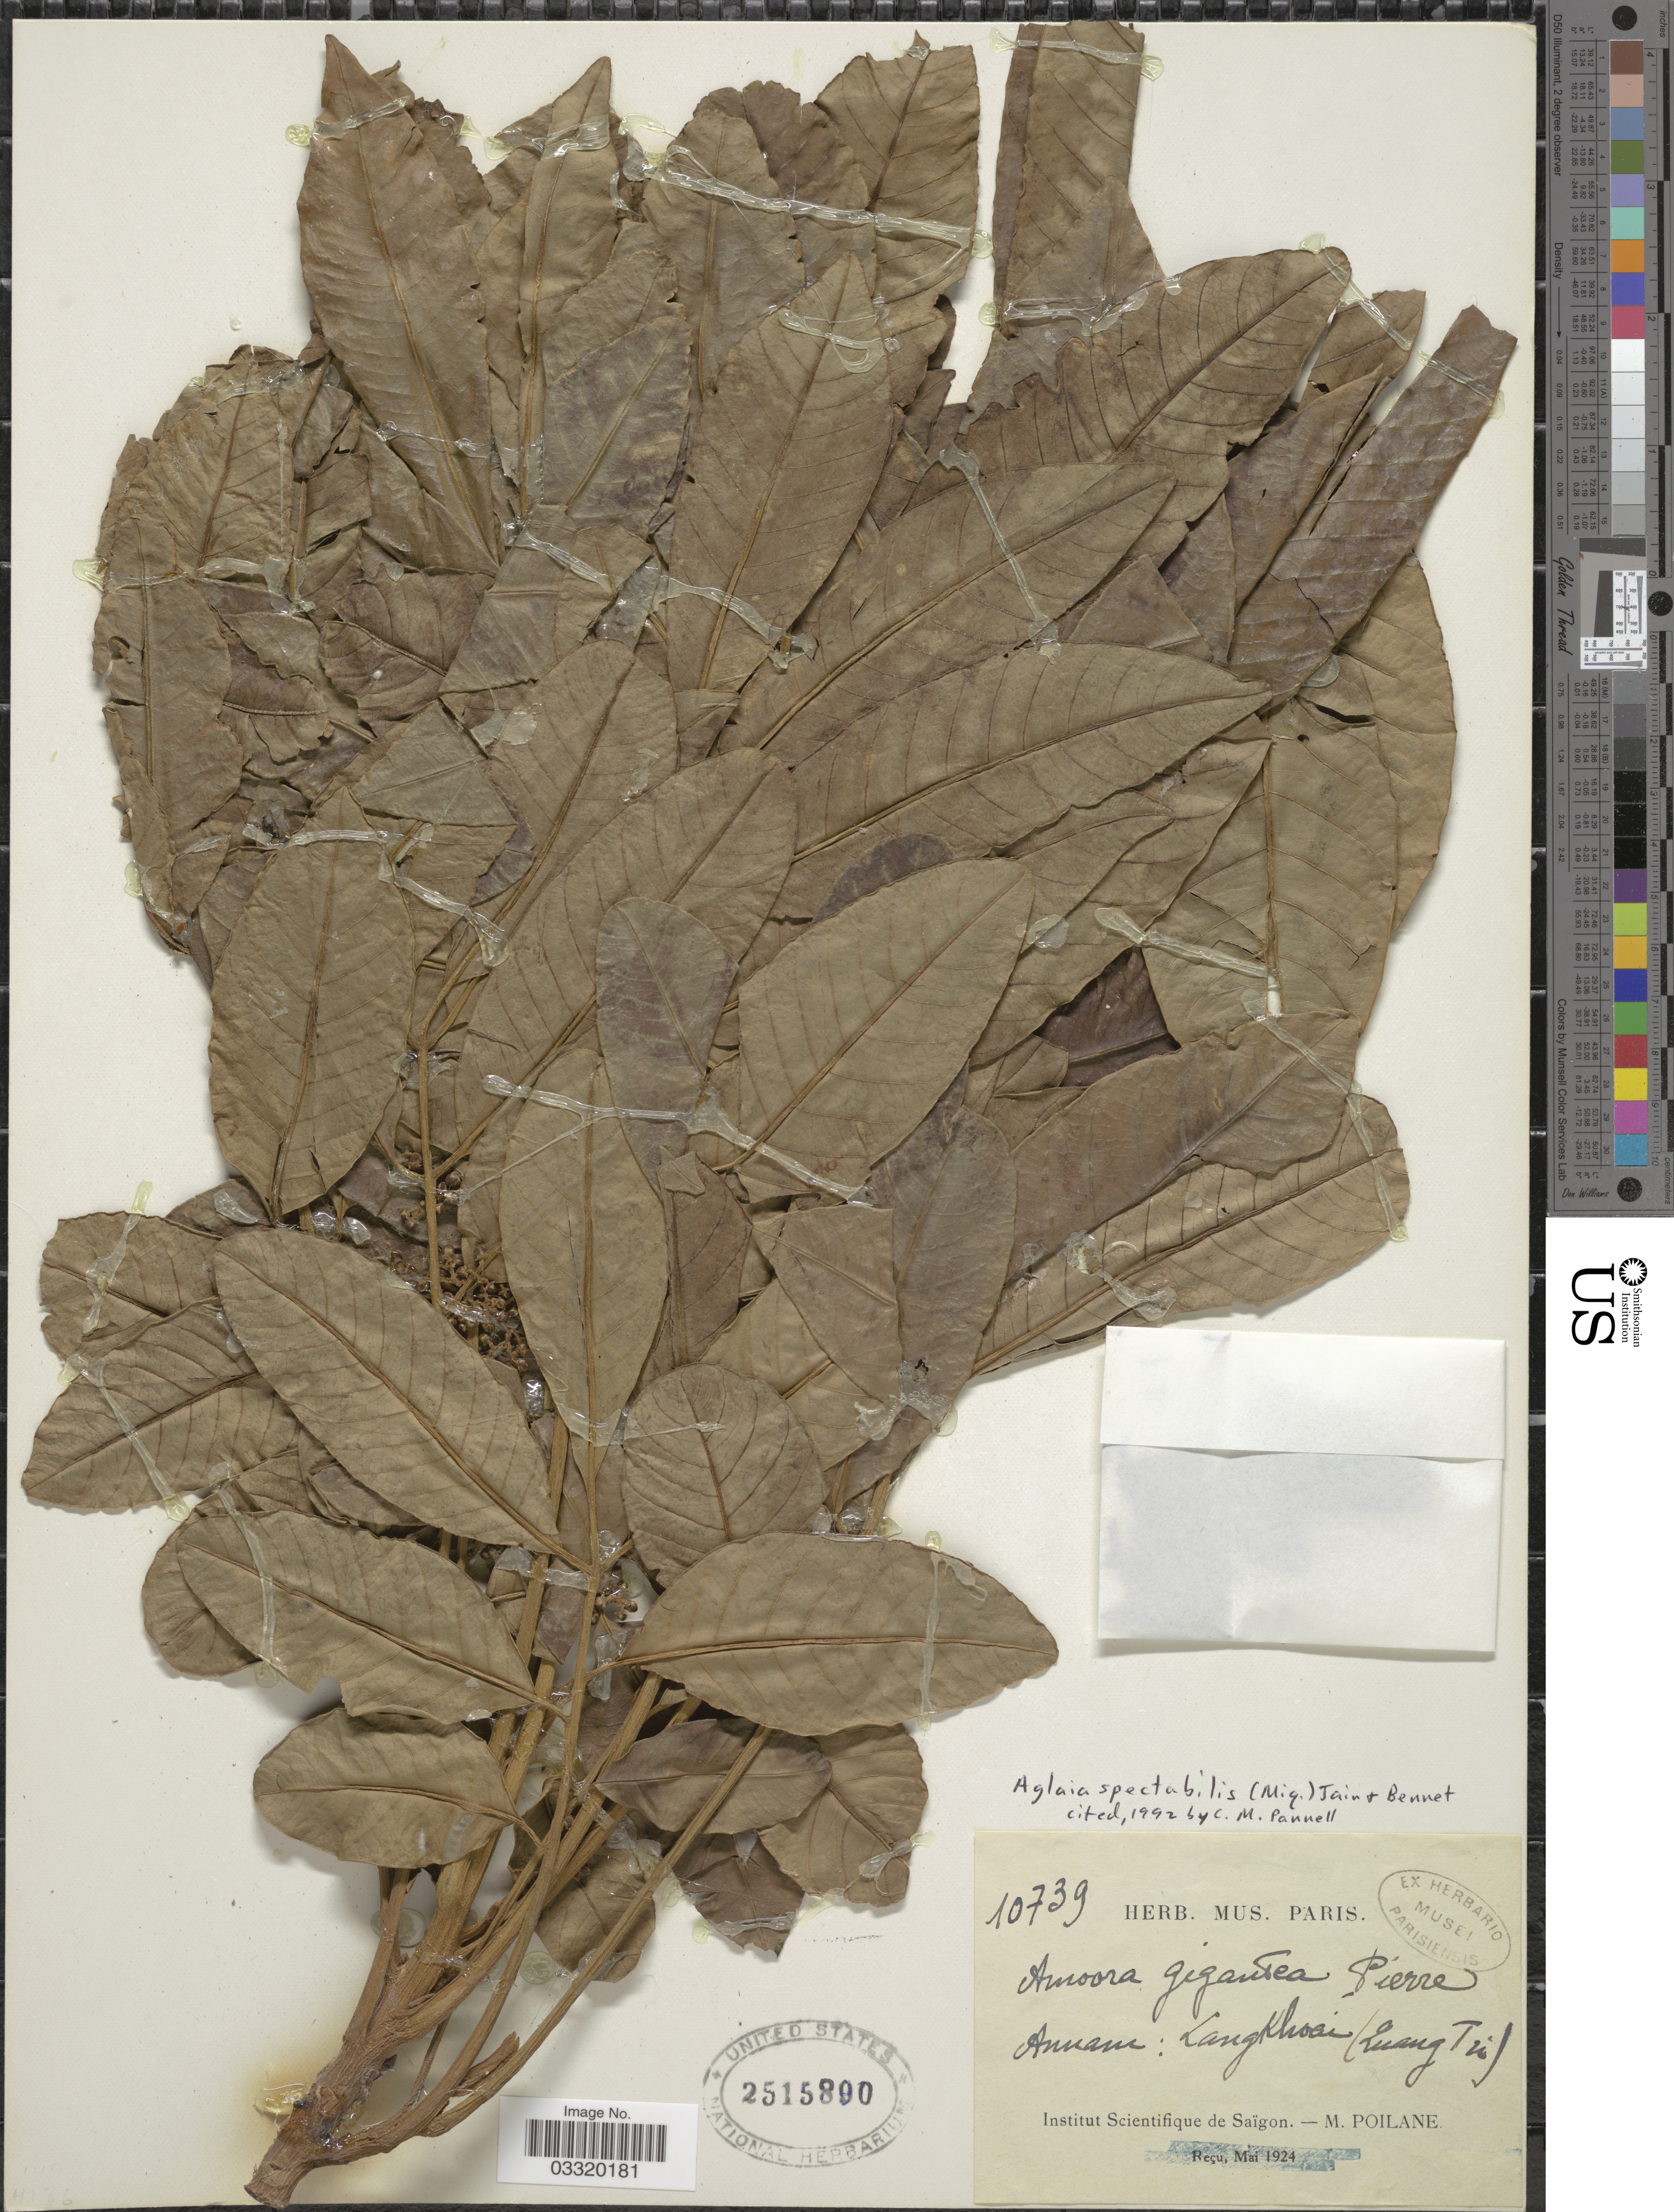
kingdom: Plantae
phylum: Tracheophyta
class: Magnoliopsida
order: Sapindales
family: Meliaceae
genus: Aglaia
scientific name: Aglaia spectabilis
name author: (Miq.) S.S. Jain & Bennet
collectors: M. Poilane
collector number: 10739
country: Vietnam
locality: Annam: Langkhoai (Quang Tri).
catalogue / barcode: US 2515800